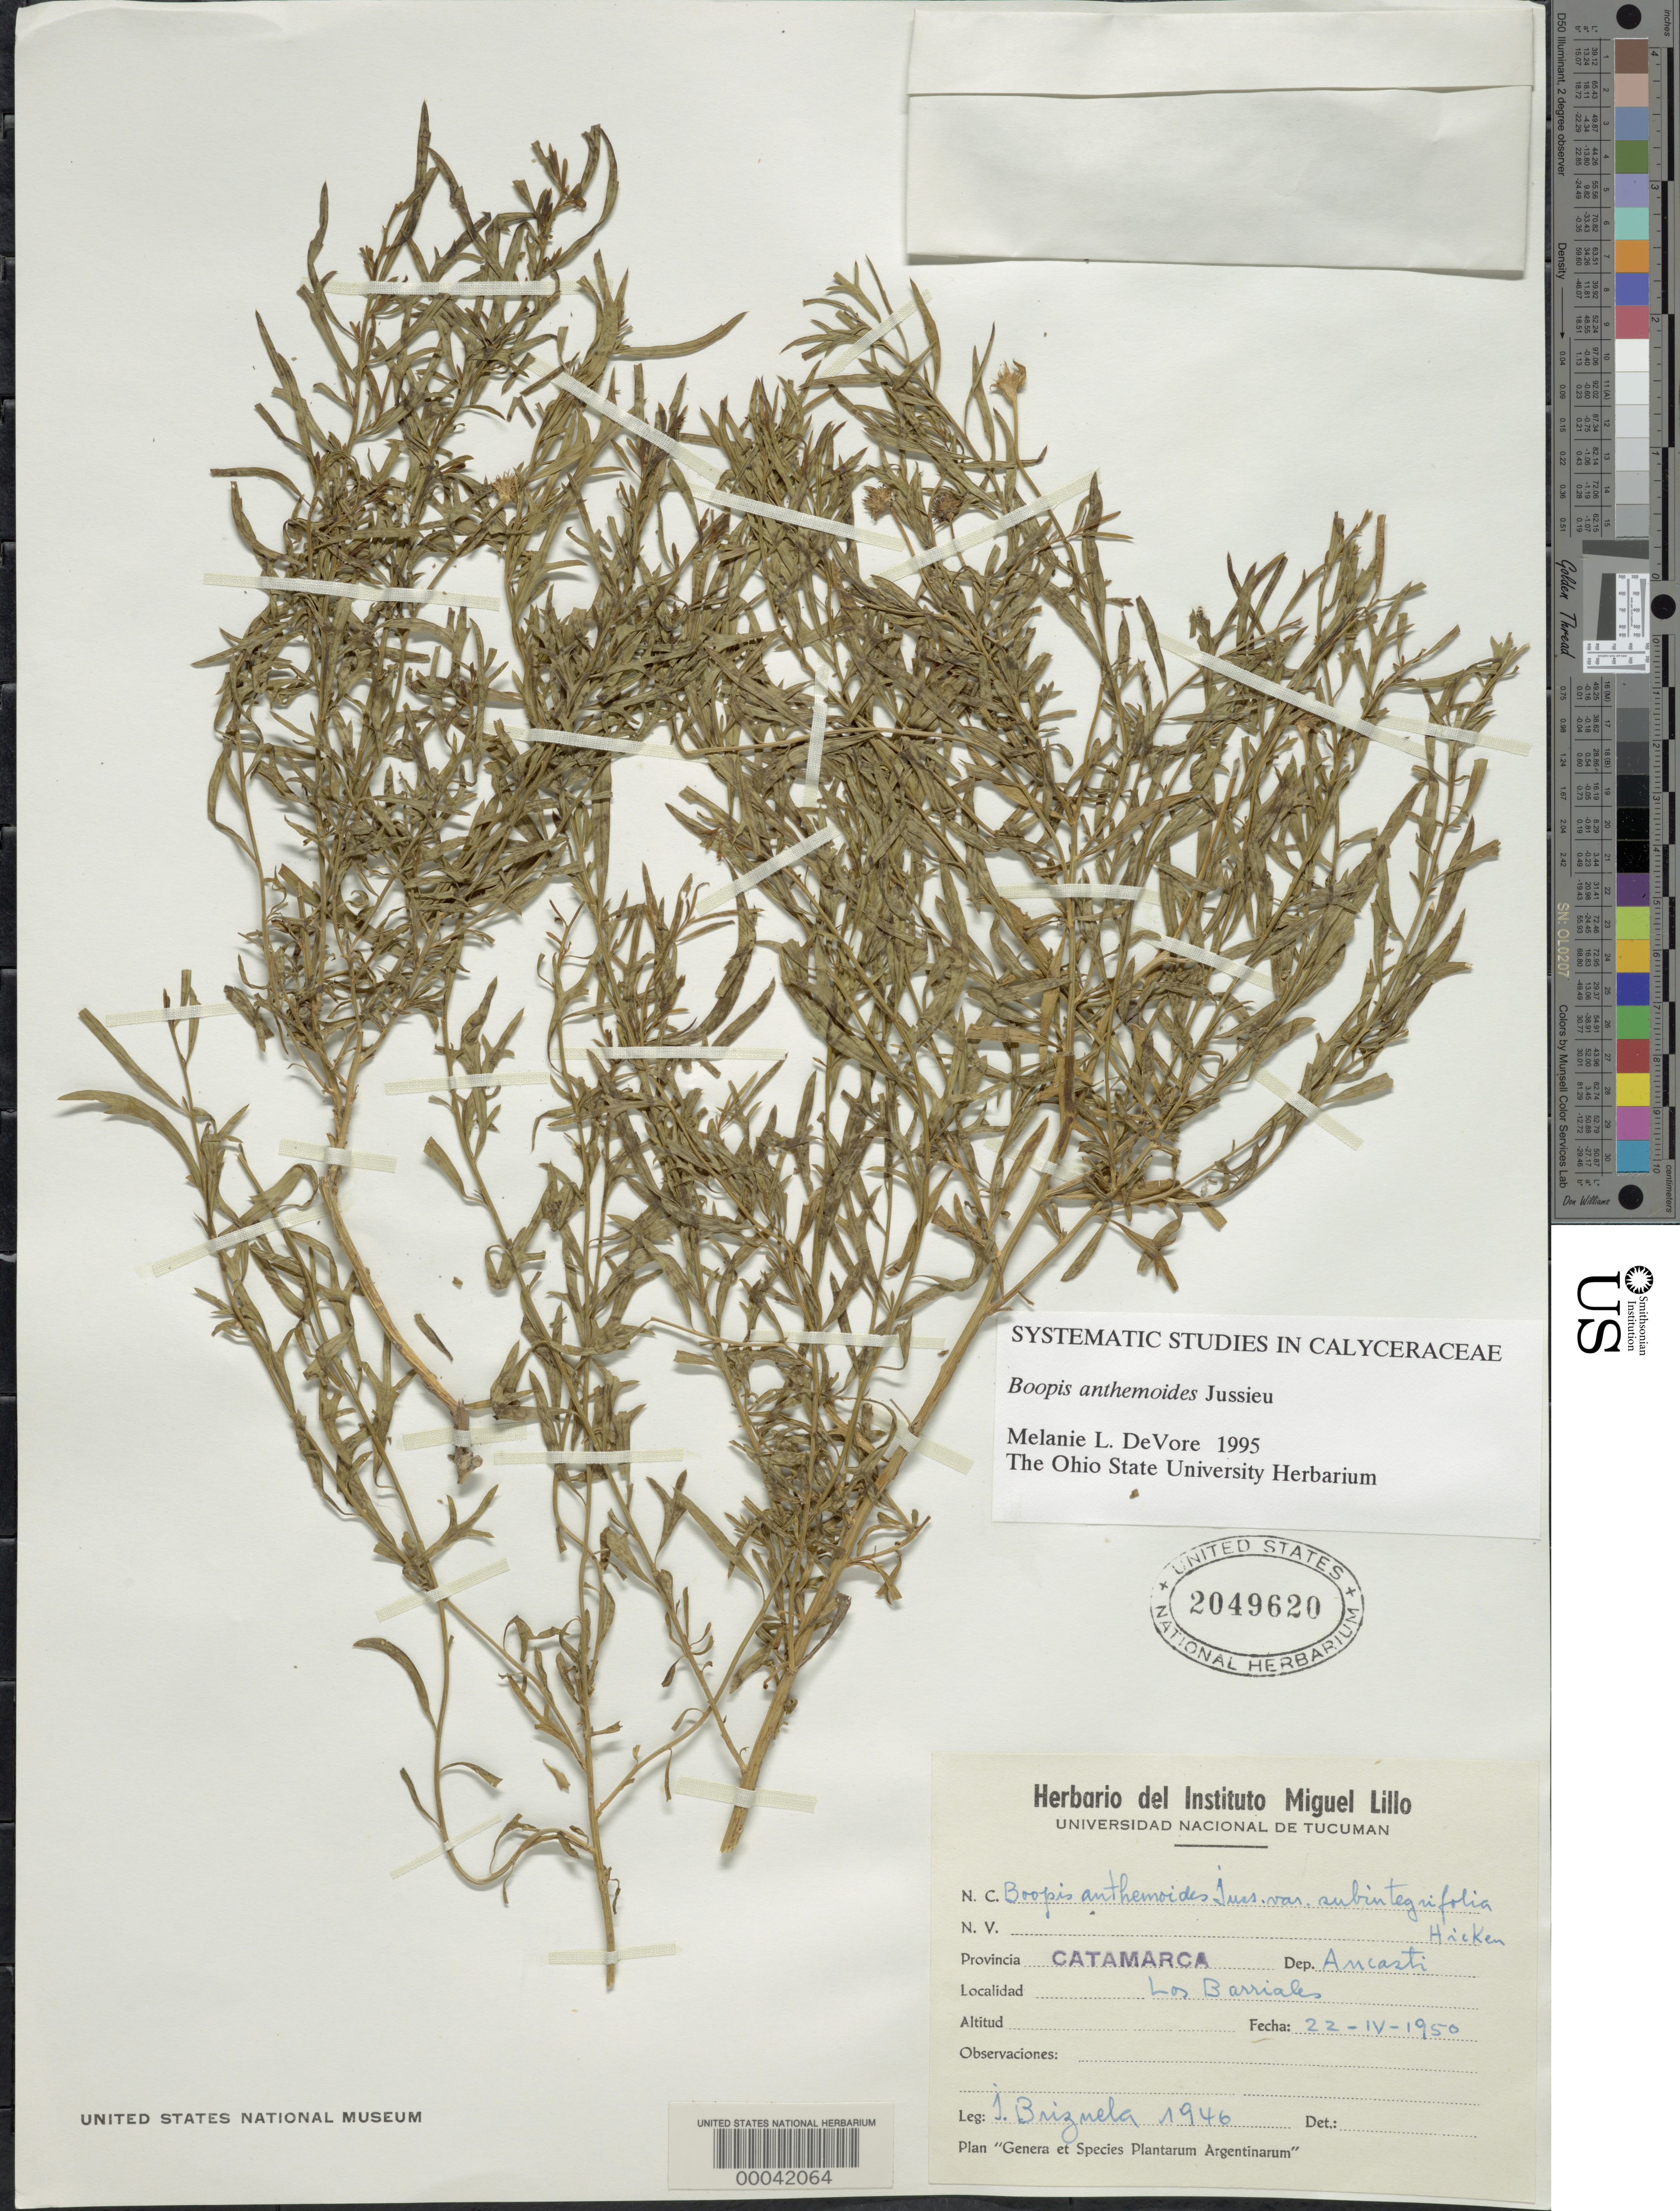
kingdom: Plantae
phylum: Tracheophyta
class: Magnoliopsida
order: Asterales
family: Calyceraceae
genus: Boopis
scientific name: Boopis anthemoides var. subintegrifolia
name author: Hicken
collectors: J. Brizuela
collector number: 1946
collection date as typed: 22 Apr 1950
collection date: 1950-04-22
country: Argentina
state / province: Catamarca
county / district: Ancasti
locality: Los Barriales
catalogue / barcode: US 2049620